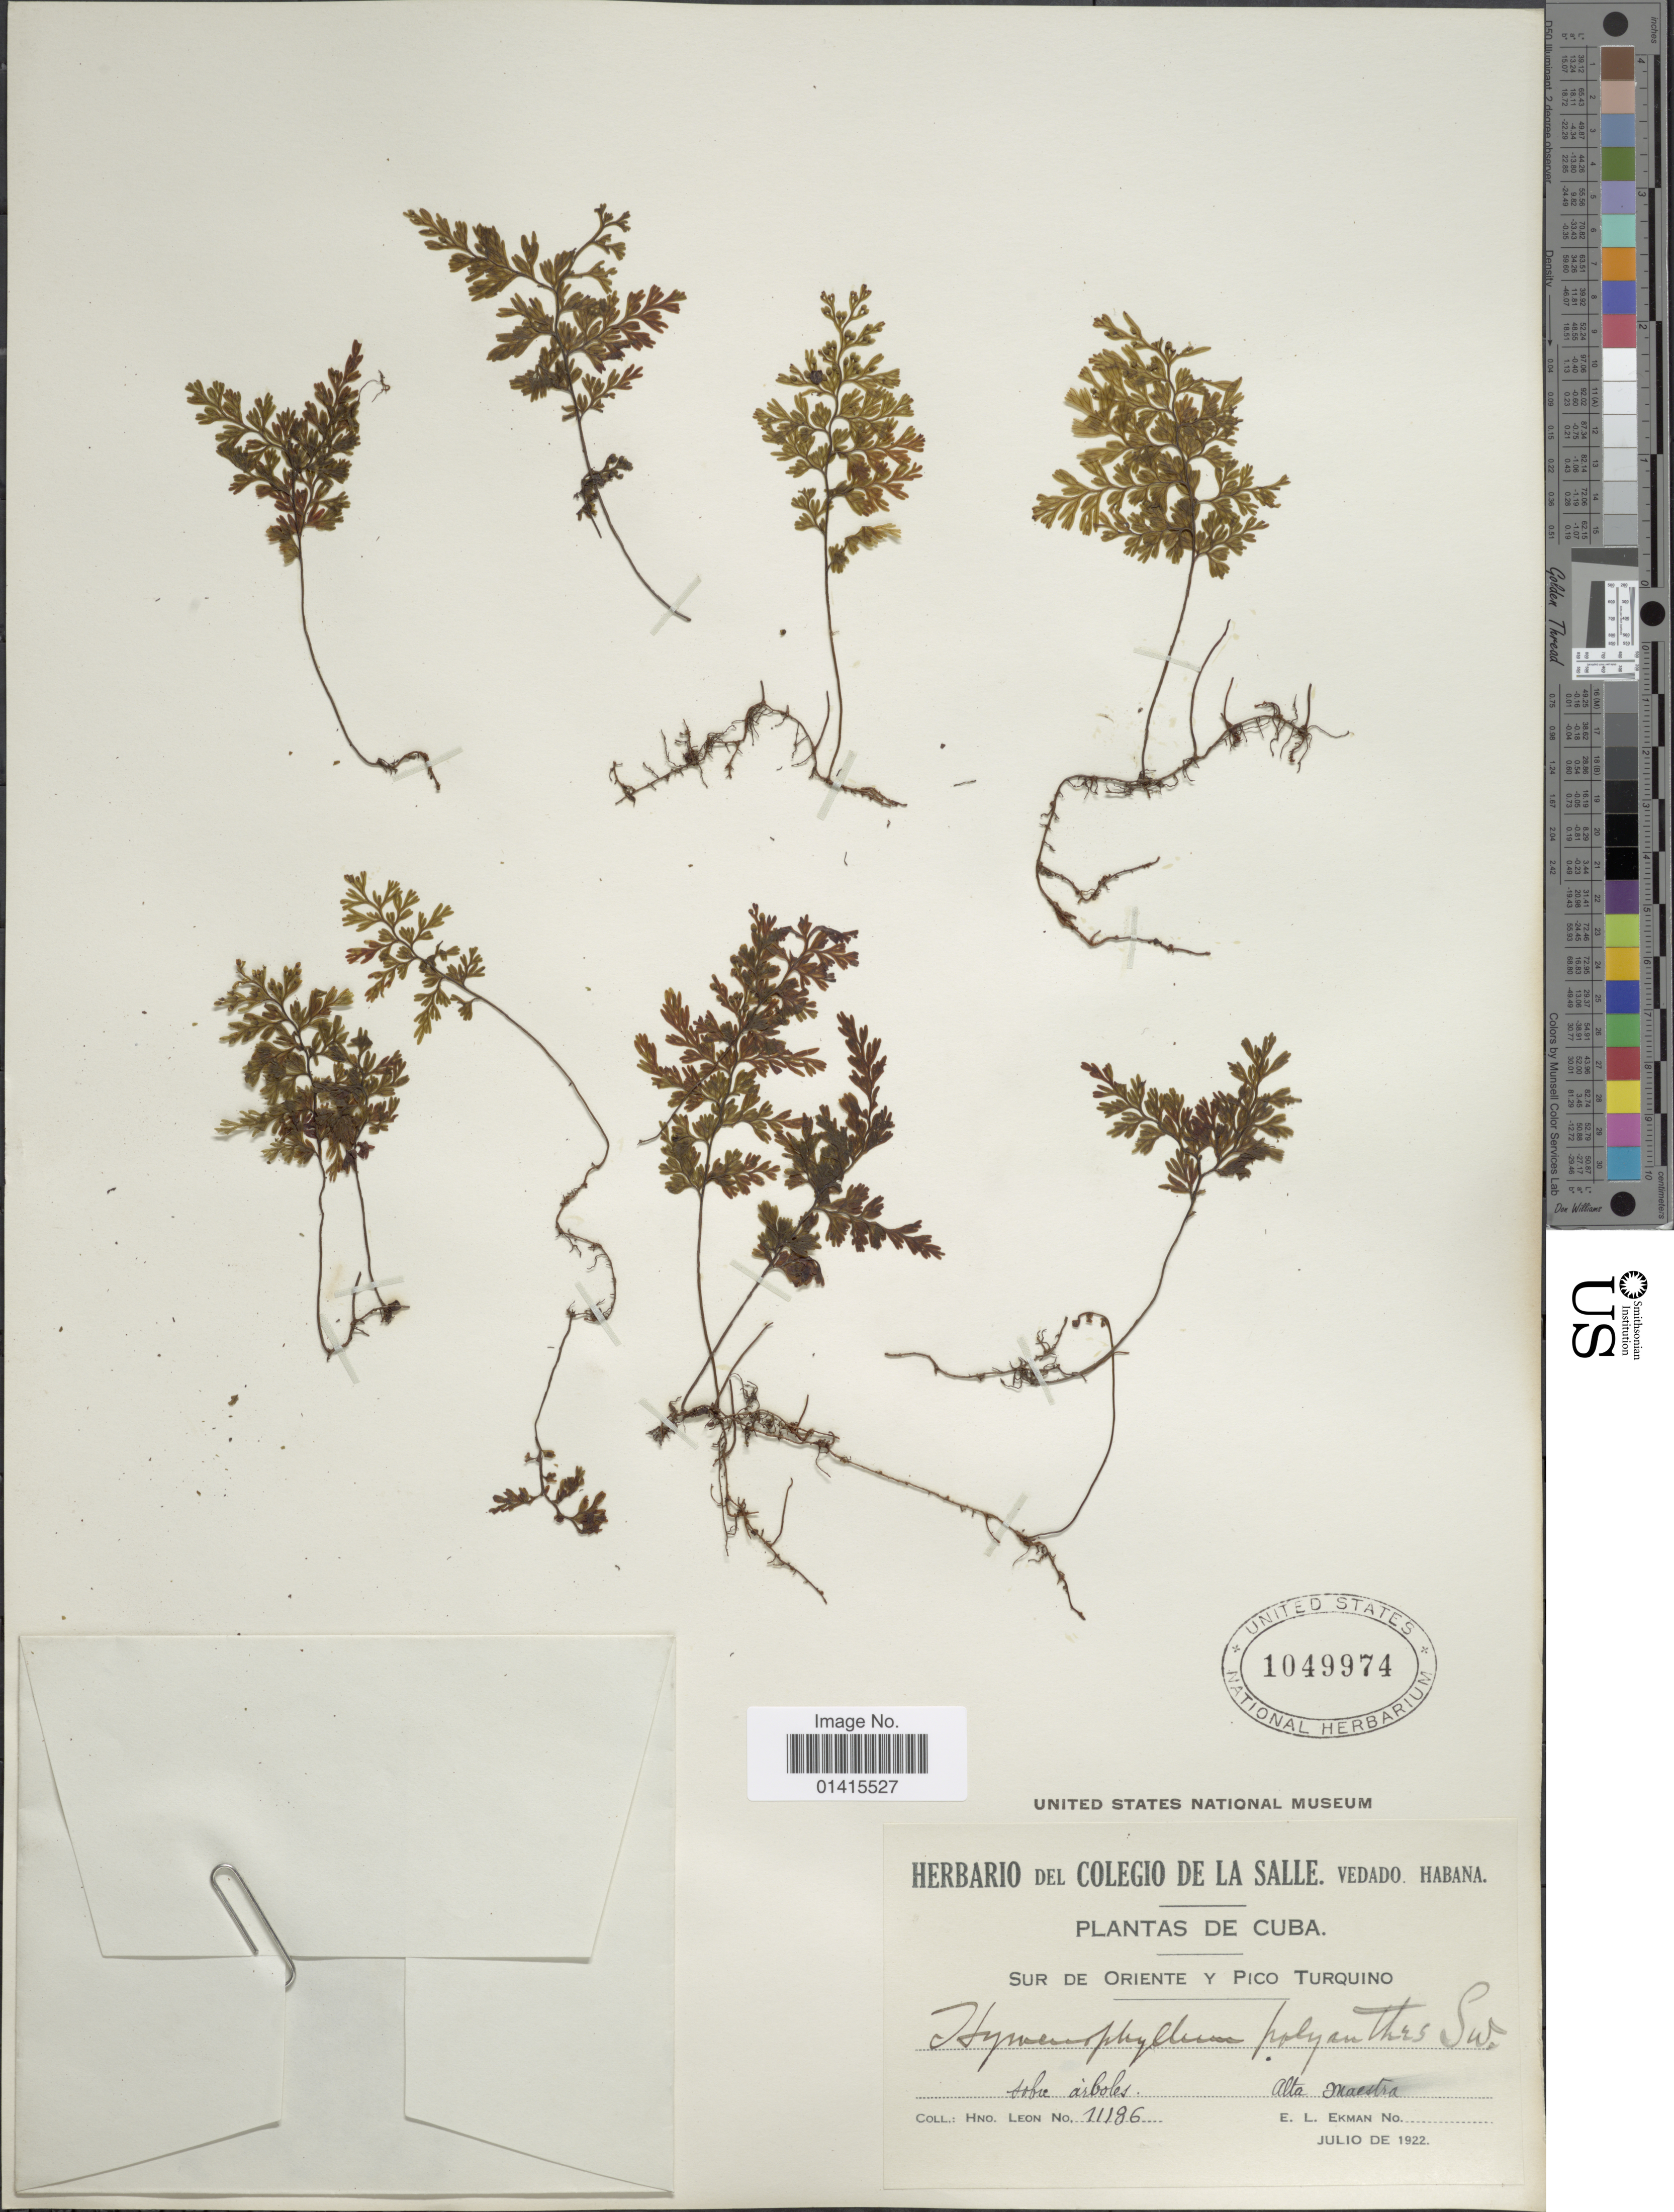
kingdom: Plantae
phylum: Tracheophyta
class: Polypodiopsida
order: Hymenophyllales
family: Hymenophyllaceae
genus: Hymenophyllum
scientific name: Hymenophyllum polyanthos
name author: (Sw.) Sw.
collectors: Henry Leon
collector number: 11186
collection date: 1922-07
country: Cuba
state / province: Oriente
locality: Sur de Oriente y Pico Turquino, Alta maestra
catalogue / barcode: US 1049974